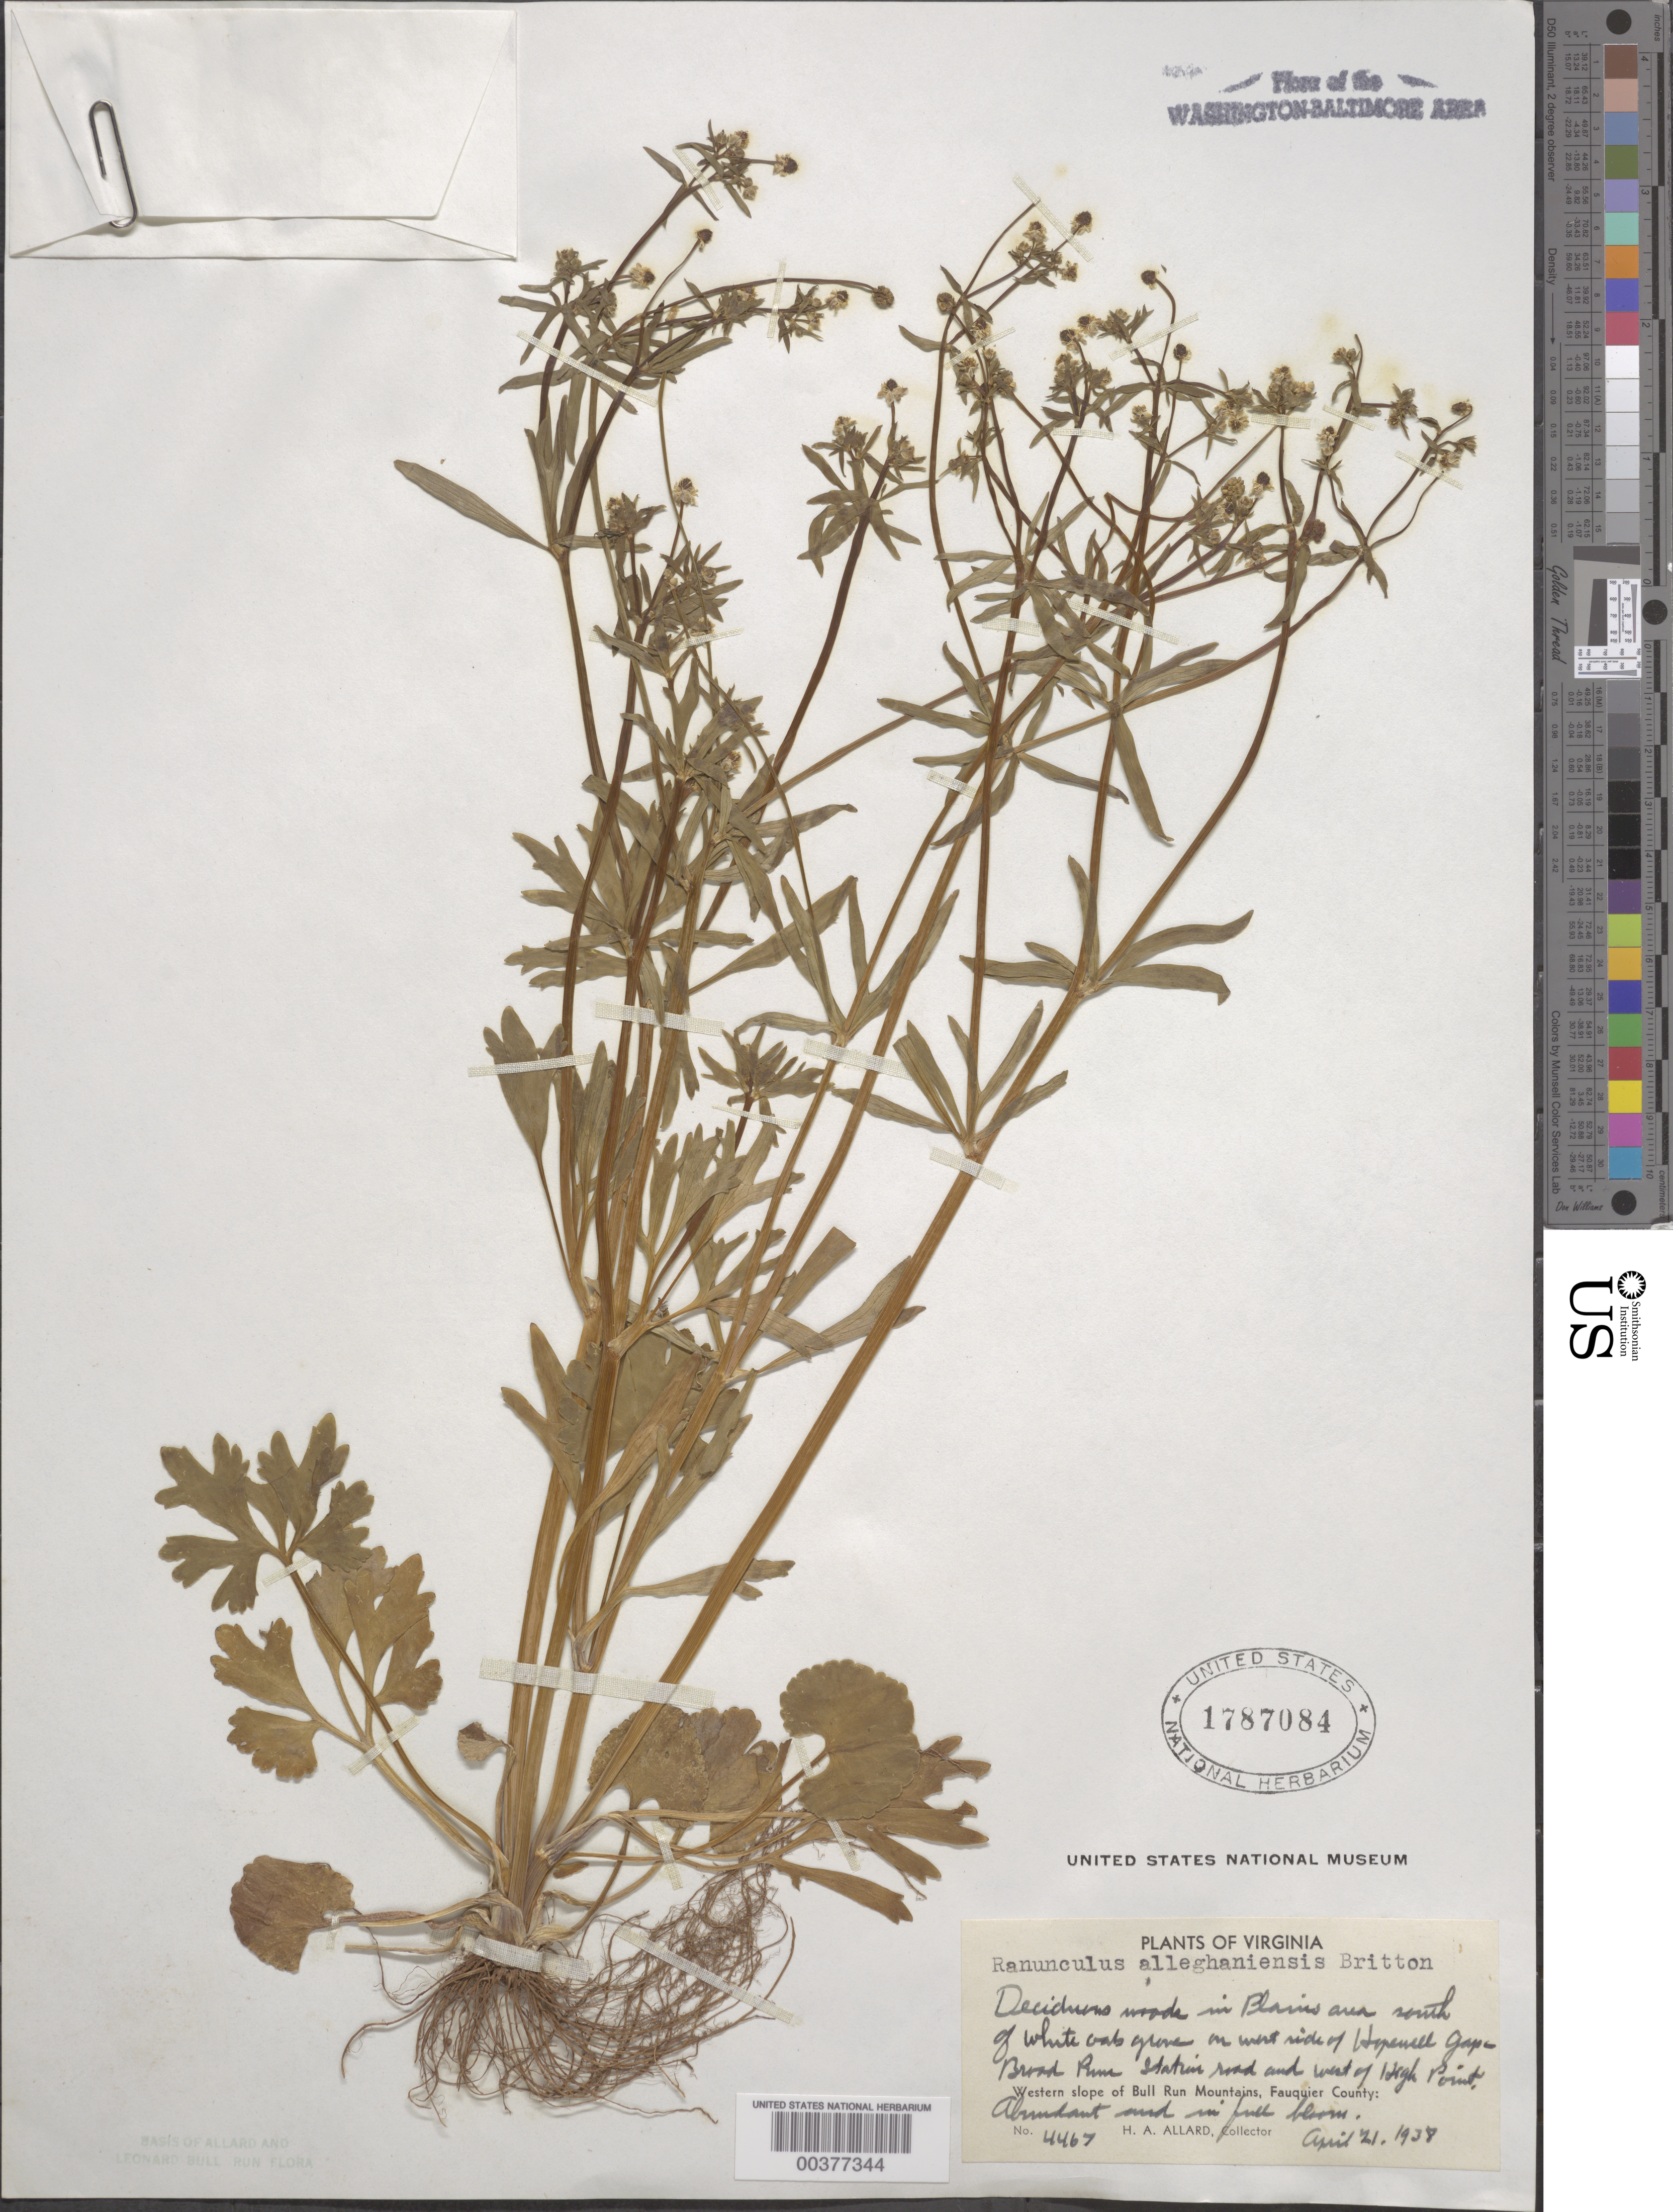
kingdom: Plantae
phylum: Tracheophyta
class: Magnoliopsida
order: Ranunculales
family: Ranunculaceae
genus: Ranunculus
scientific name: Ranunculus allegheniensis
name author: Britton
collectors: H. A. Allard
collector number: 4467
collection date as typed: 21 Apr 1938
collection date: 1938-04-21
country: United States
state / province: Virginia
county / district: Fauquier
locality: West of High Point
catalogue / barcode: US 1787084